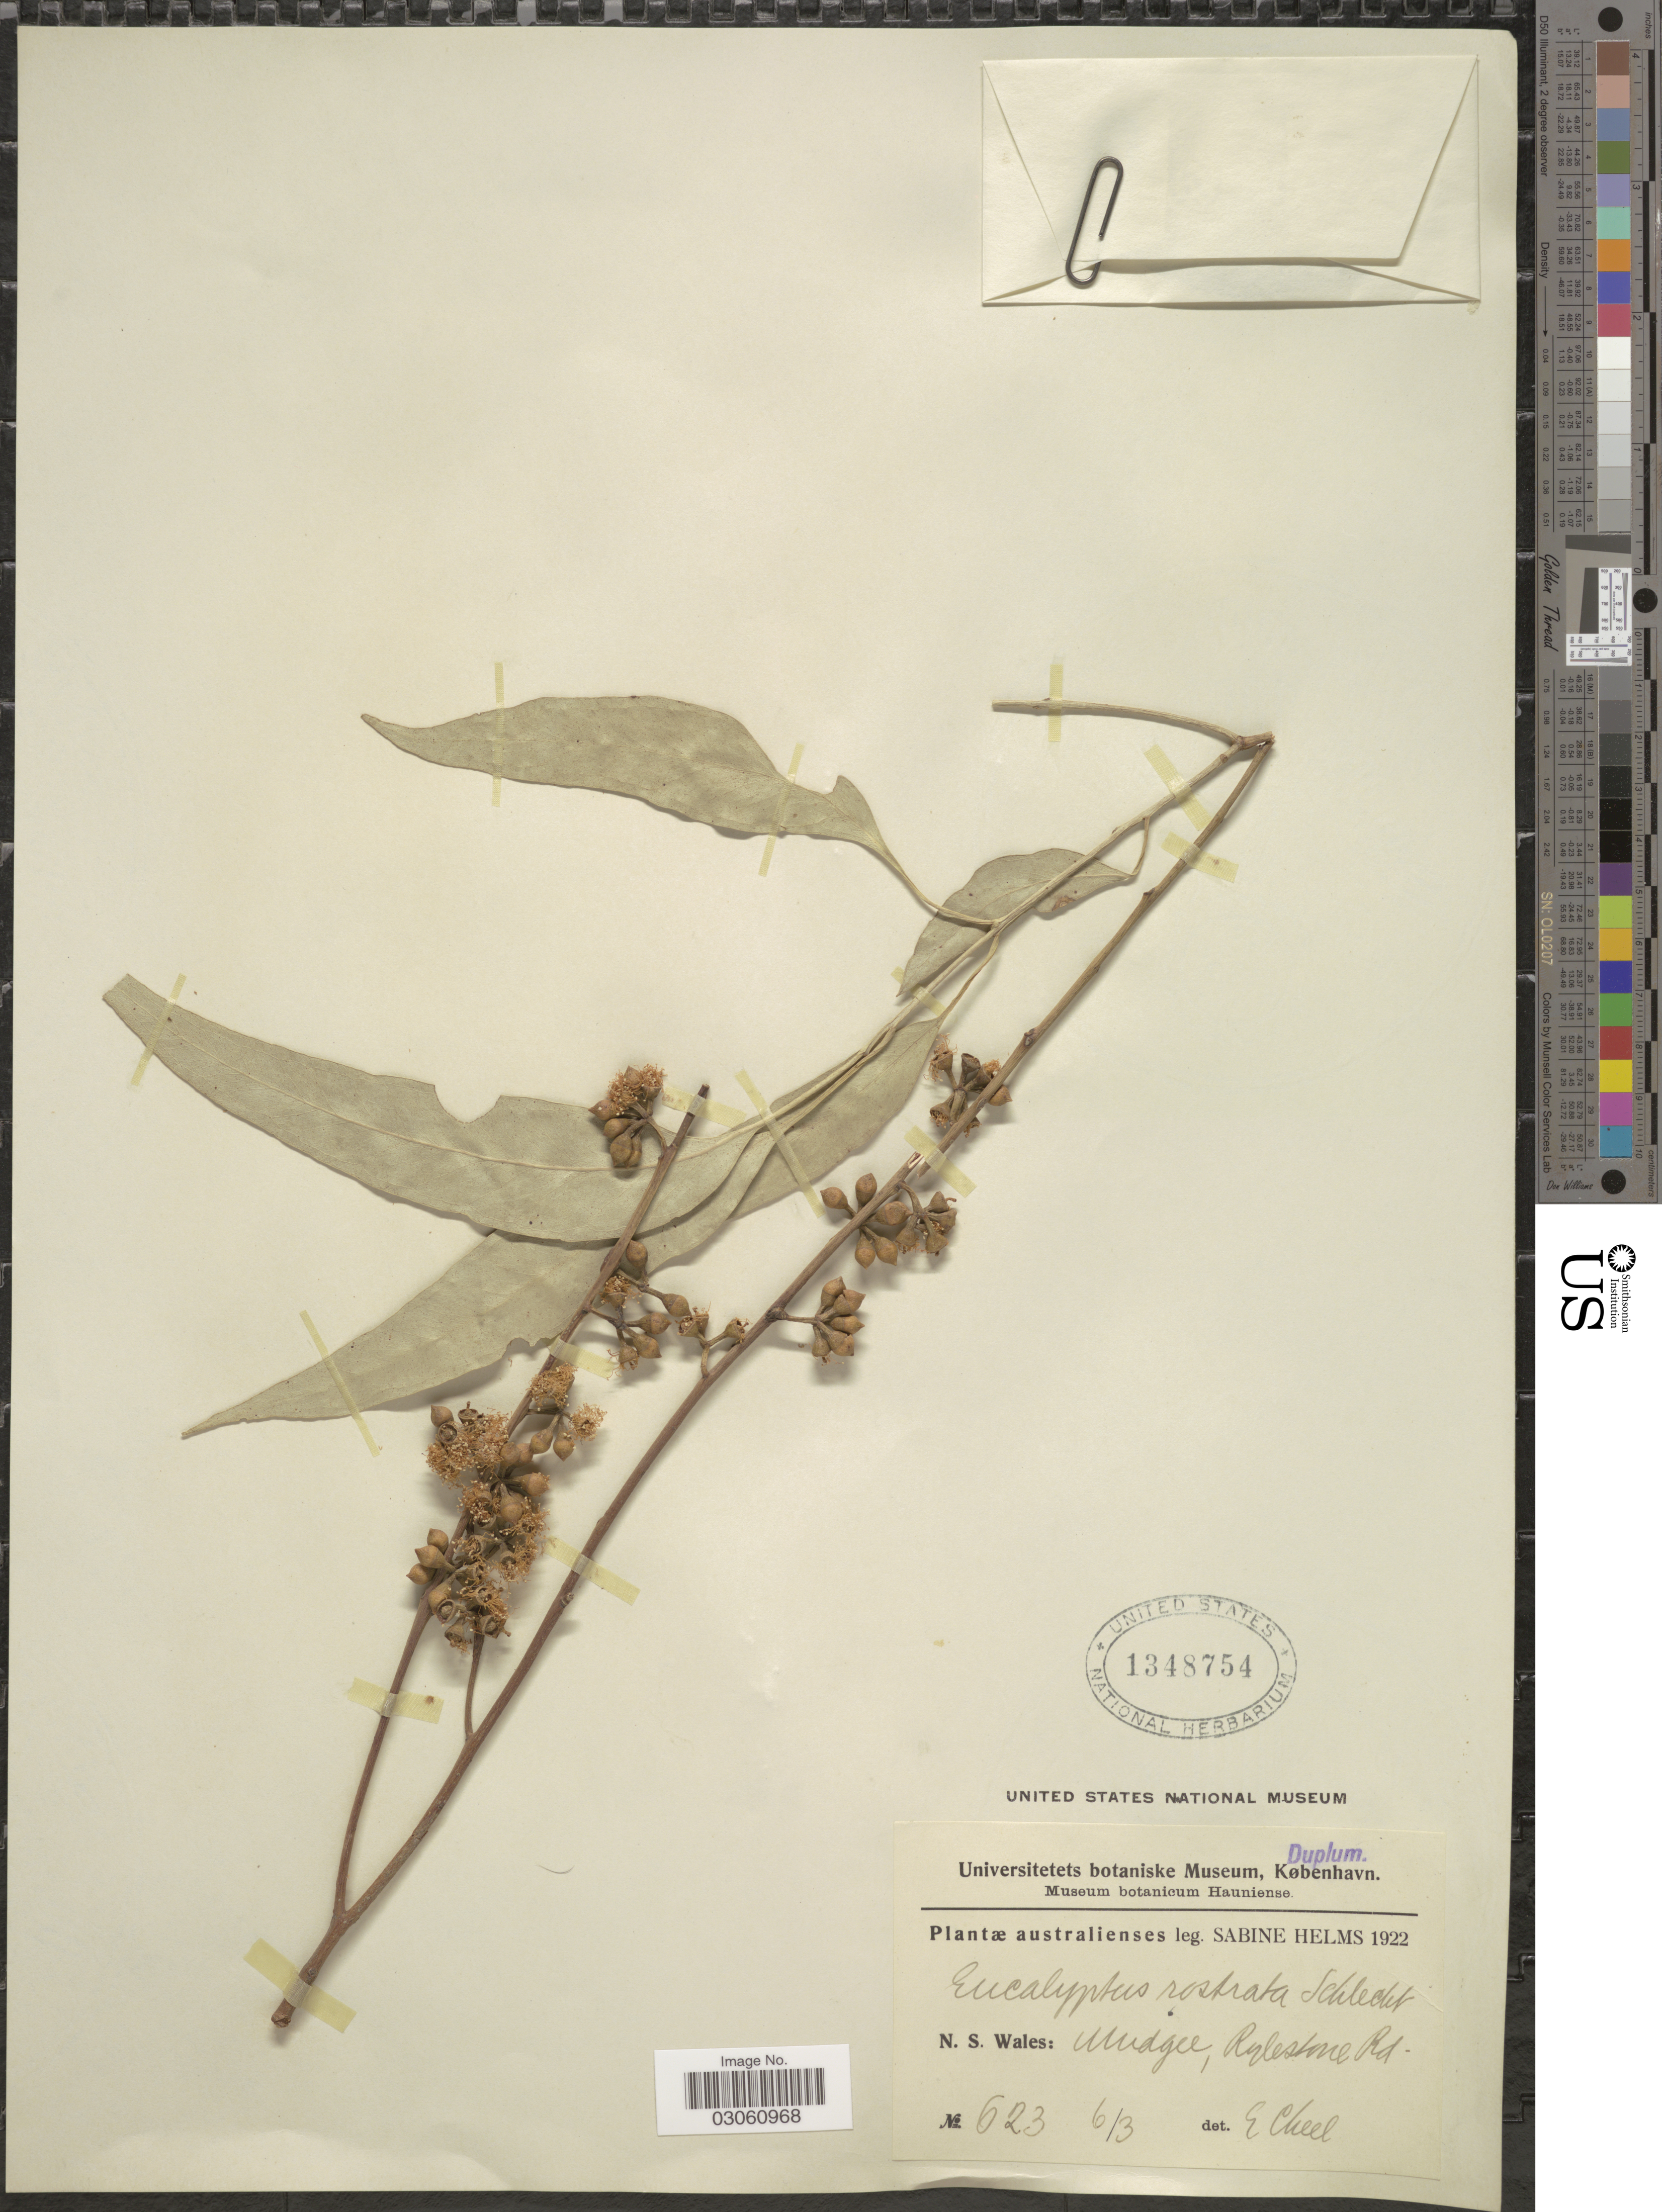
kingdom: Plantae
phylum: Tracheophyta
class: Magnoliopsida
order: Myrtales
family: Myrtaceae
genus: Eucalyptus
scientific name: Eucalyptus camaldulensis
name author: Dehnh.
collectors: S. Helms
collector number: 623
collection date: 1922-03-06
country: Australia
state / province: New South Wales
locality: N.S. Wales: Mudge, Rylestone Rd.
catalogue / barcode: US 1348754